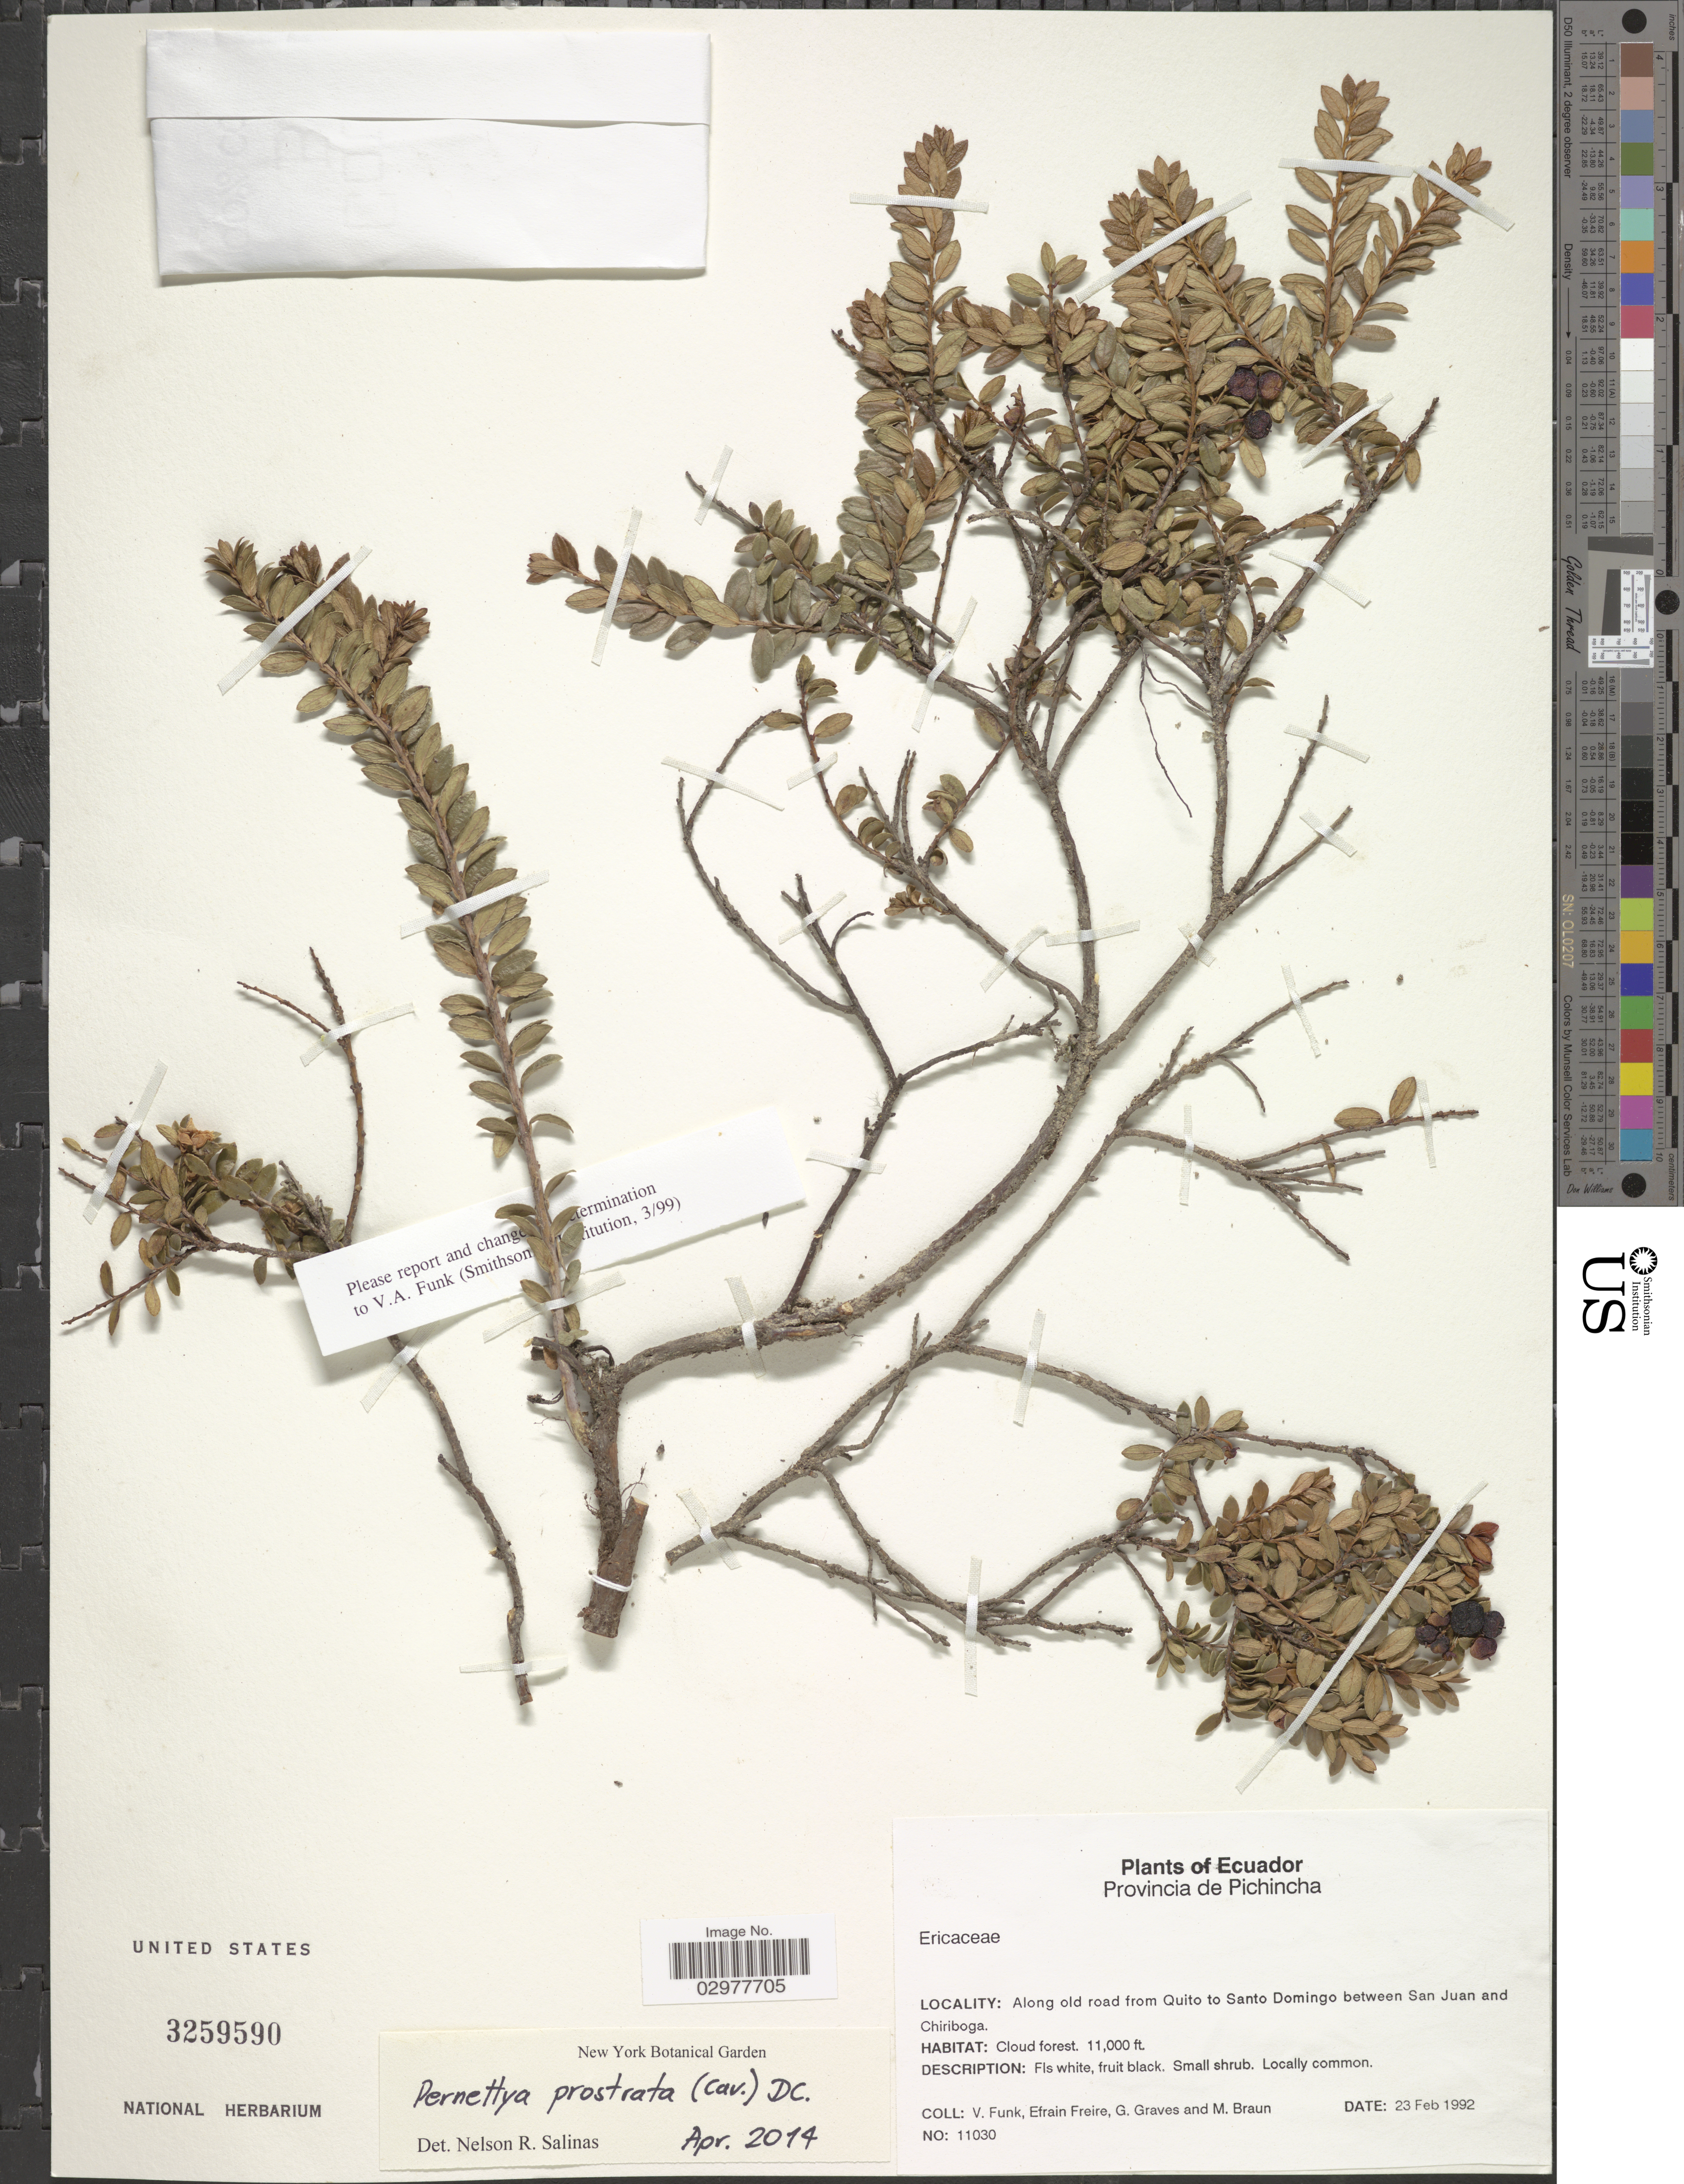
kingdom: Plantae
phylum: Tracheophyta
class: Magnoliopsida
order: Ericales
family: Ericaceae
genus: Pernettya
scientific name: Pernettya prostrata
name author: (Cav.) DC.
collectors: V. Funk, E. Freire, G. Graves & M. Braun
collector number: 11030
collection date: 1992-02-23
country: Ecuador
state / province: Pichincha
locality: Along old road from Quito to Santo Domingo between San Juan and Chiriboga.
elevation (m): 3353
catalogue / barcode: US 3259590